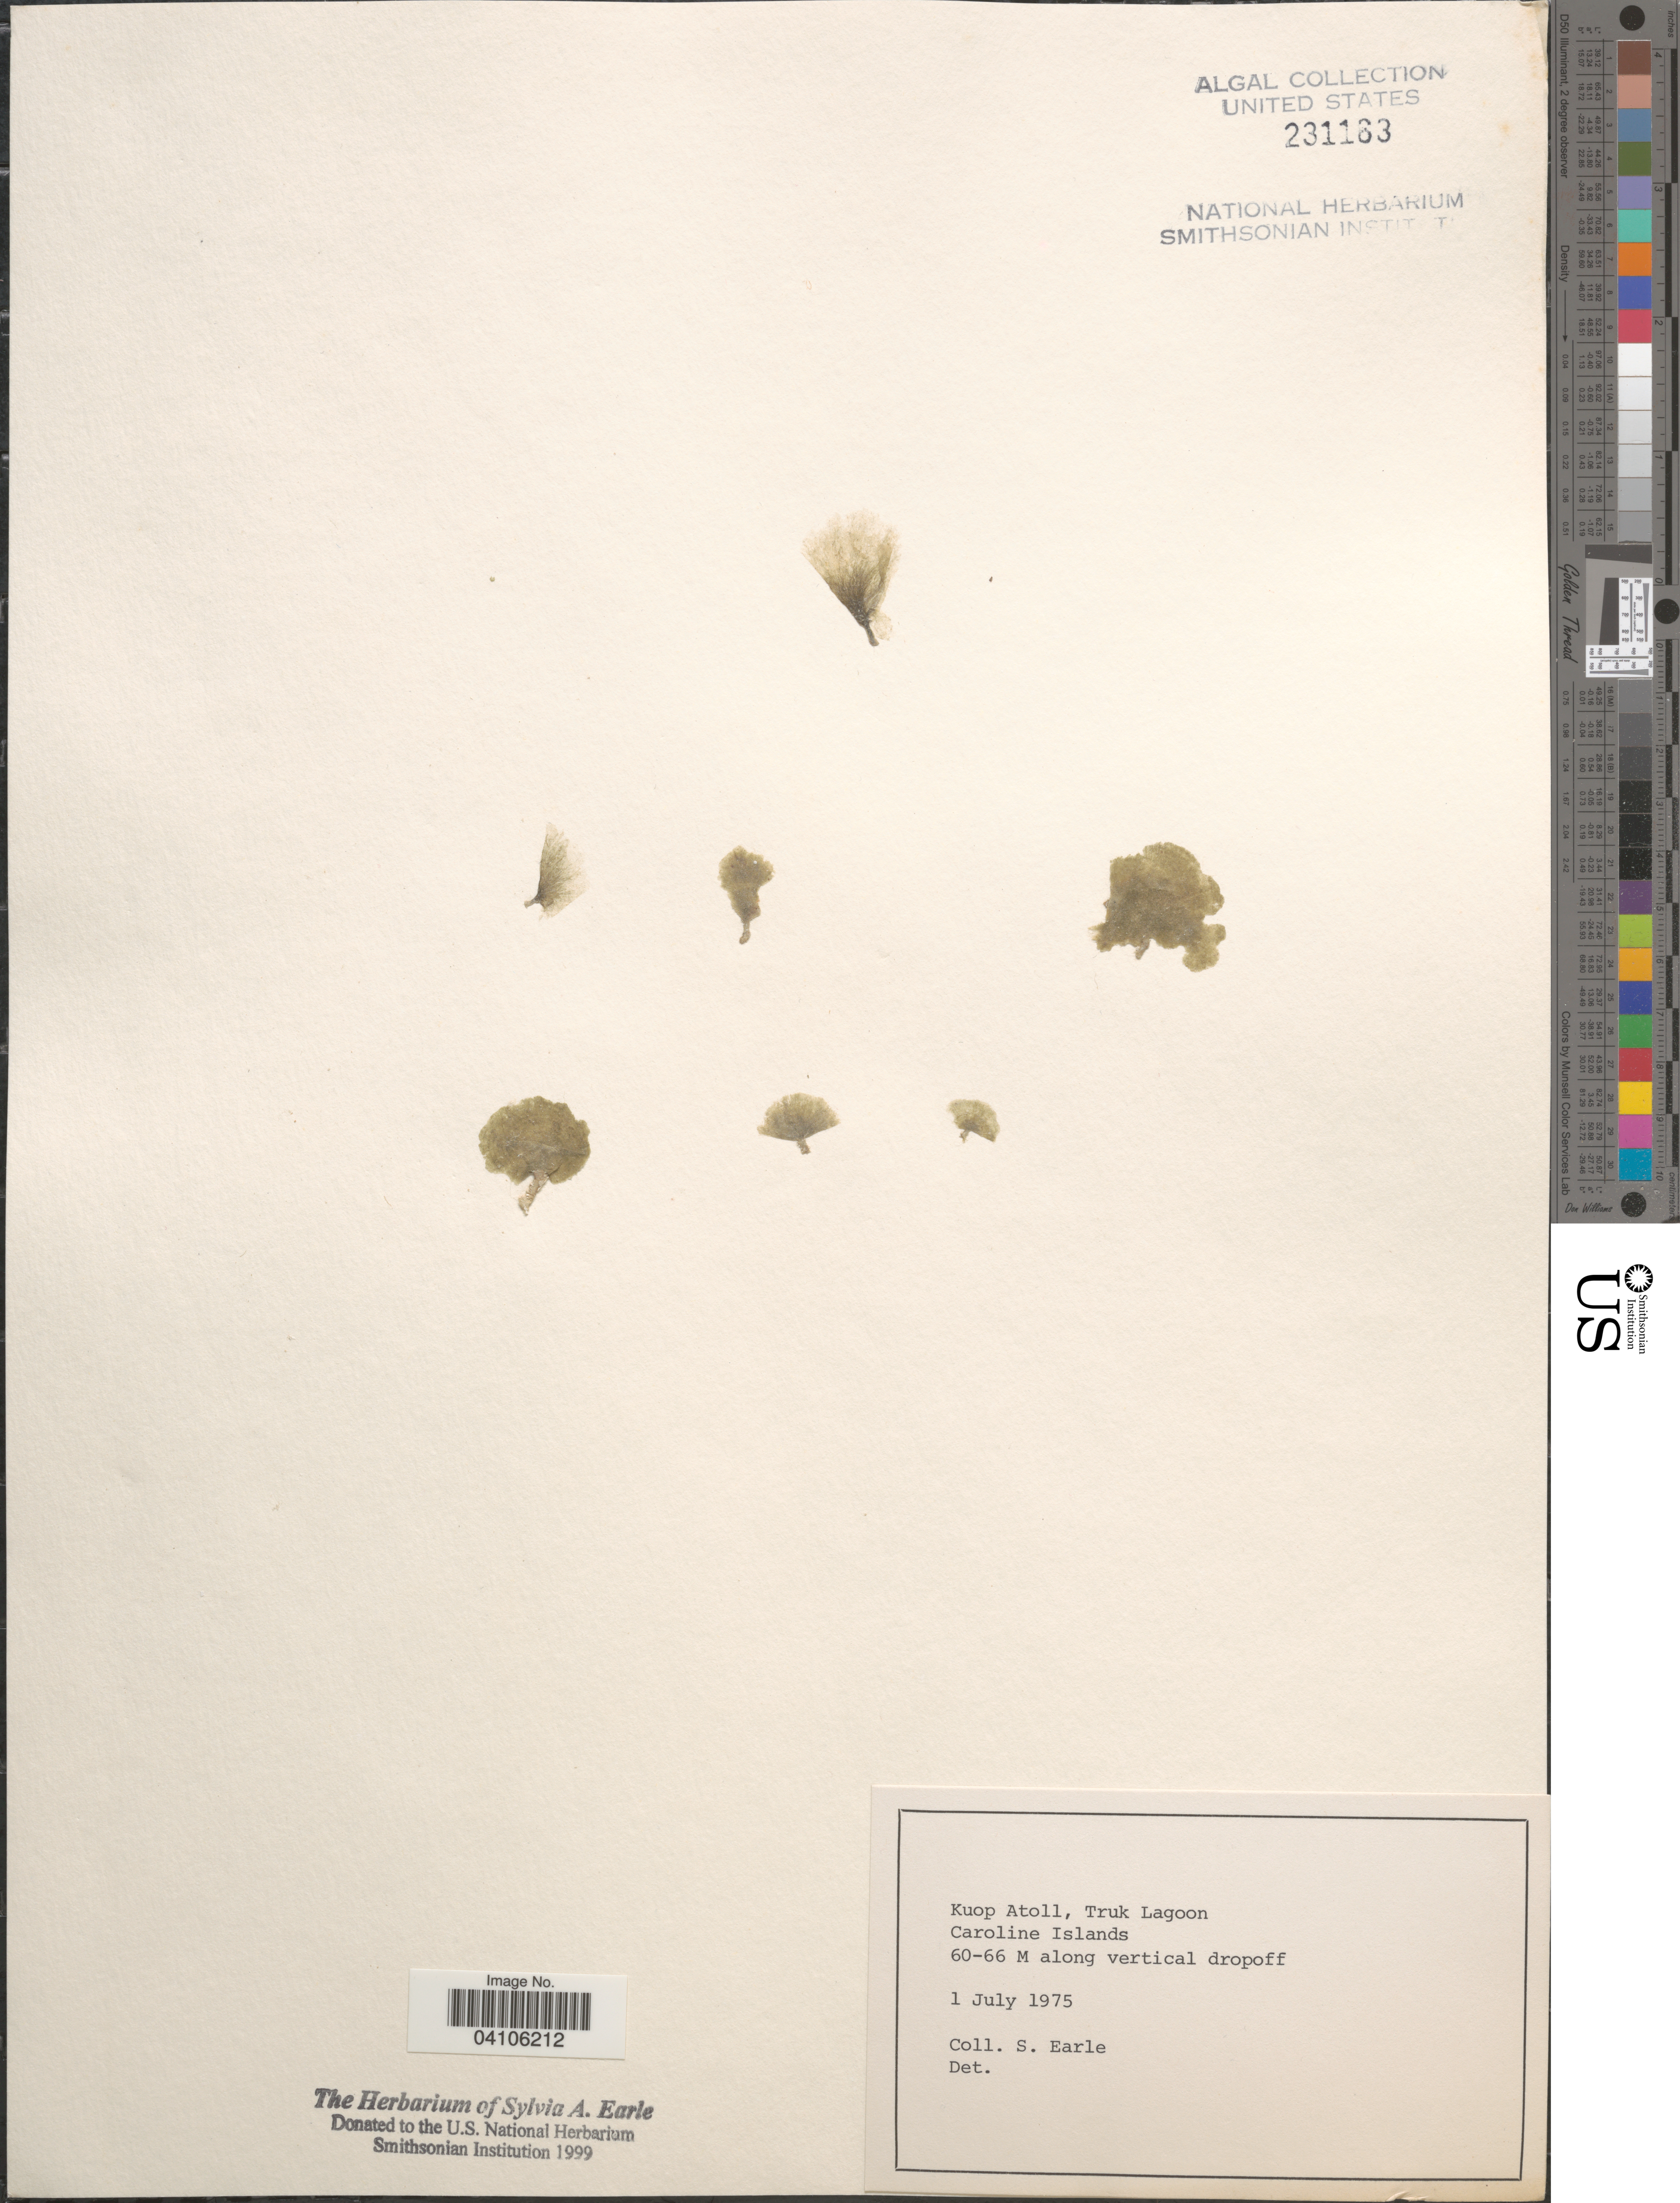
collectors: S. A. Earle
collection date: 1975-07-01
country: Micronesia, Federated States of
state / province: Truk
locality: Kuop Atoll, Truk Lagoon. Caroline Islands.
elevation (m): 60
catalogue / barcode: US 231163